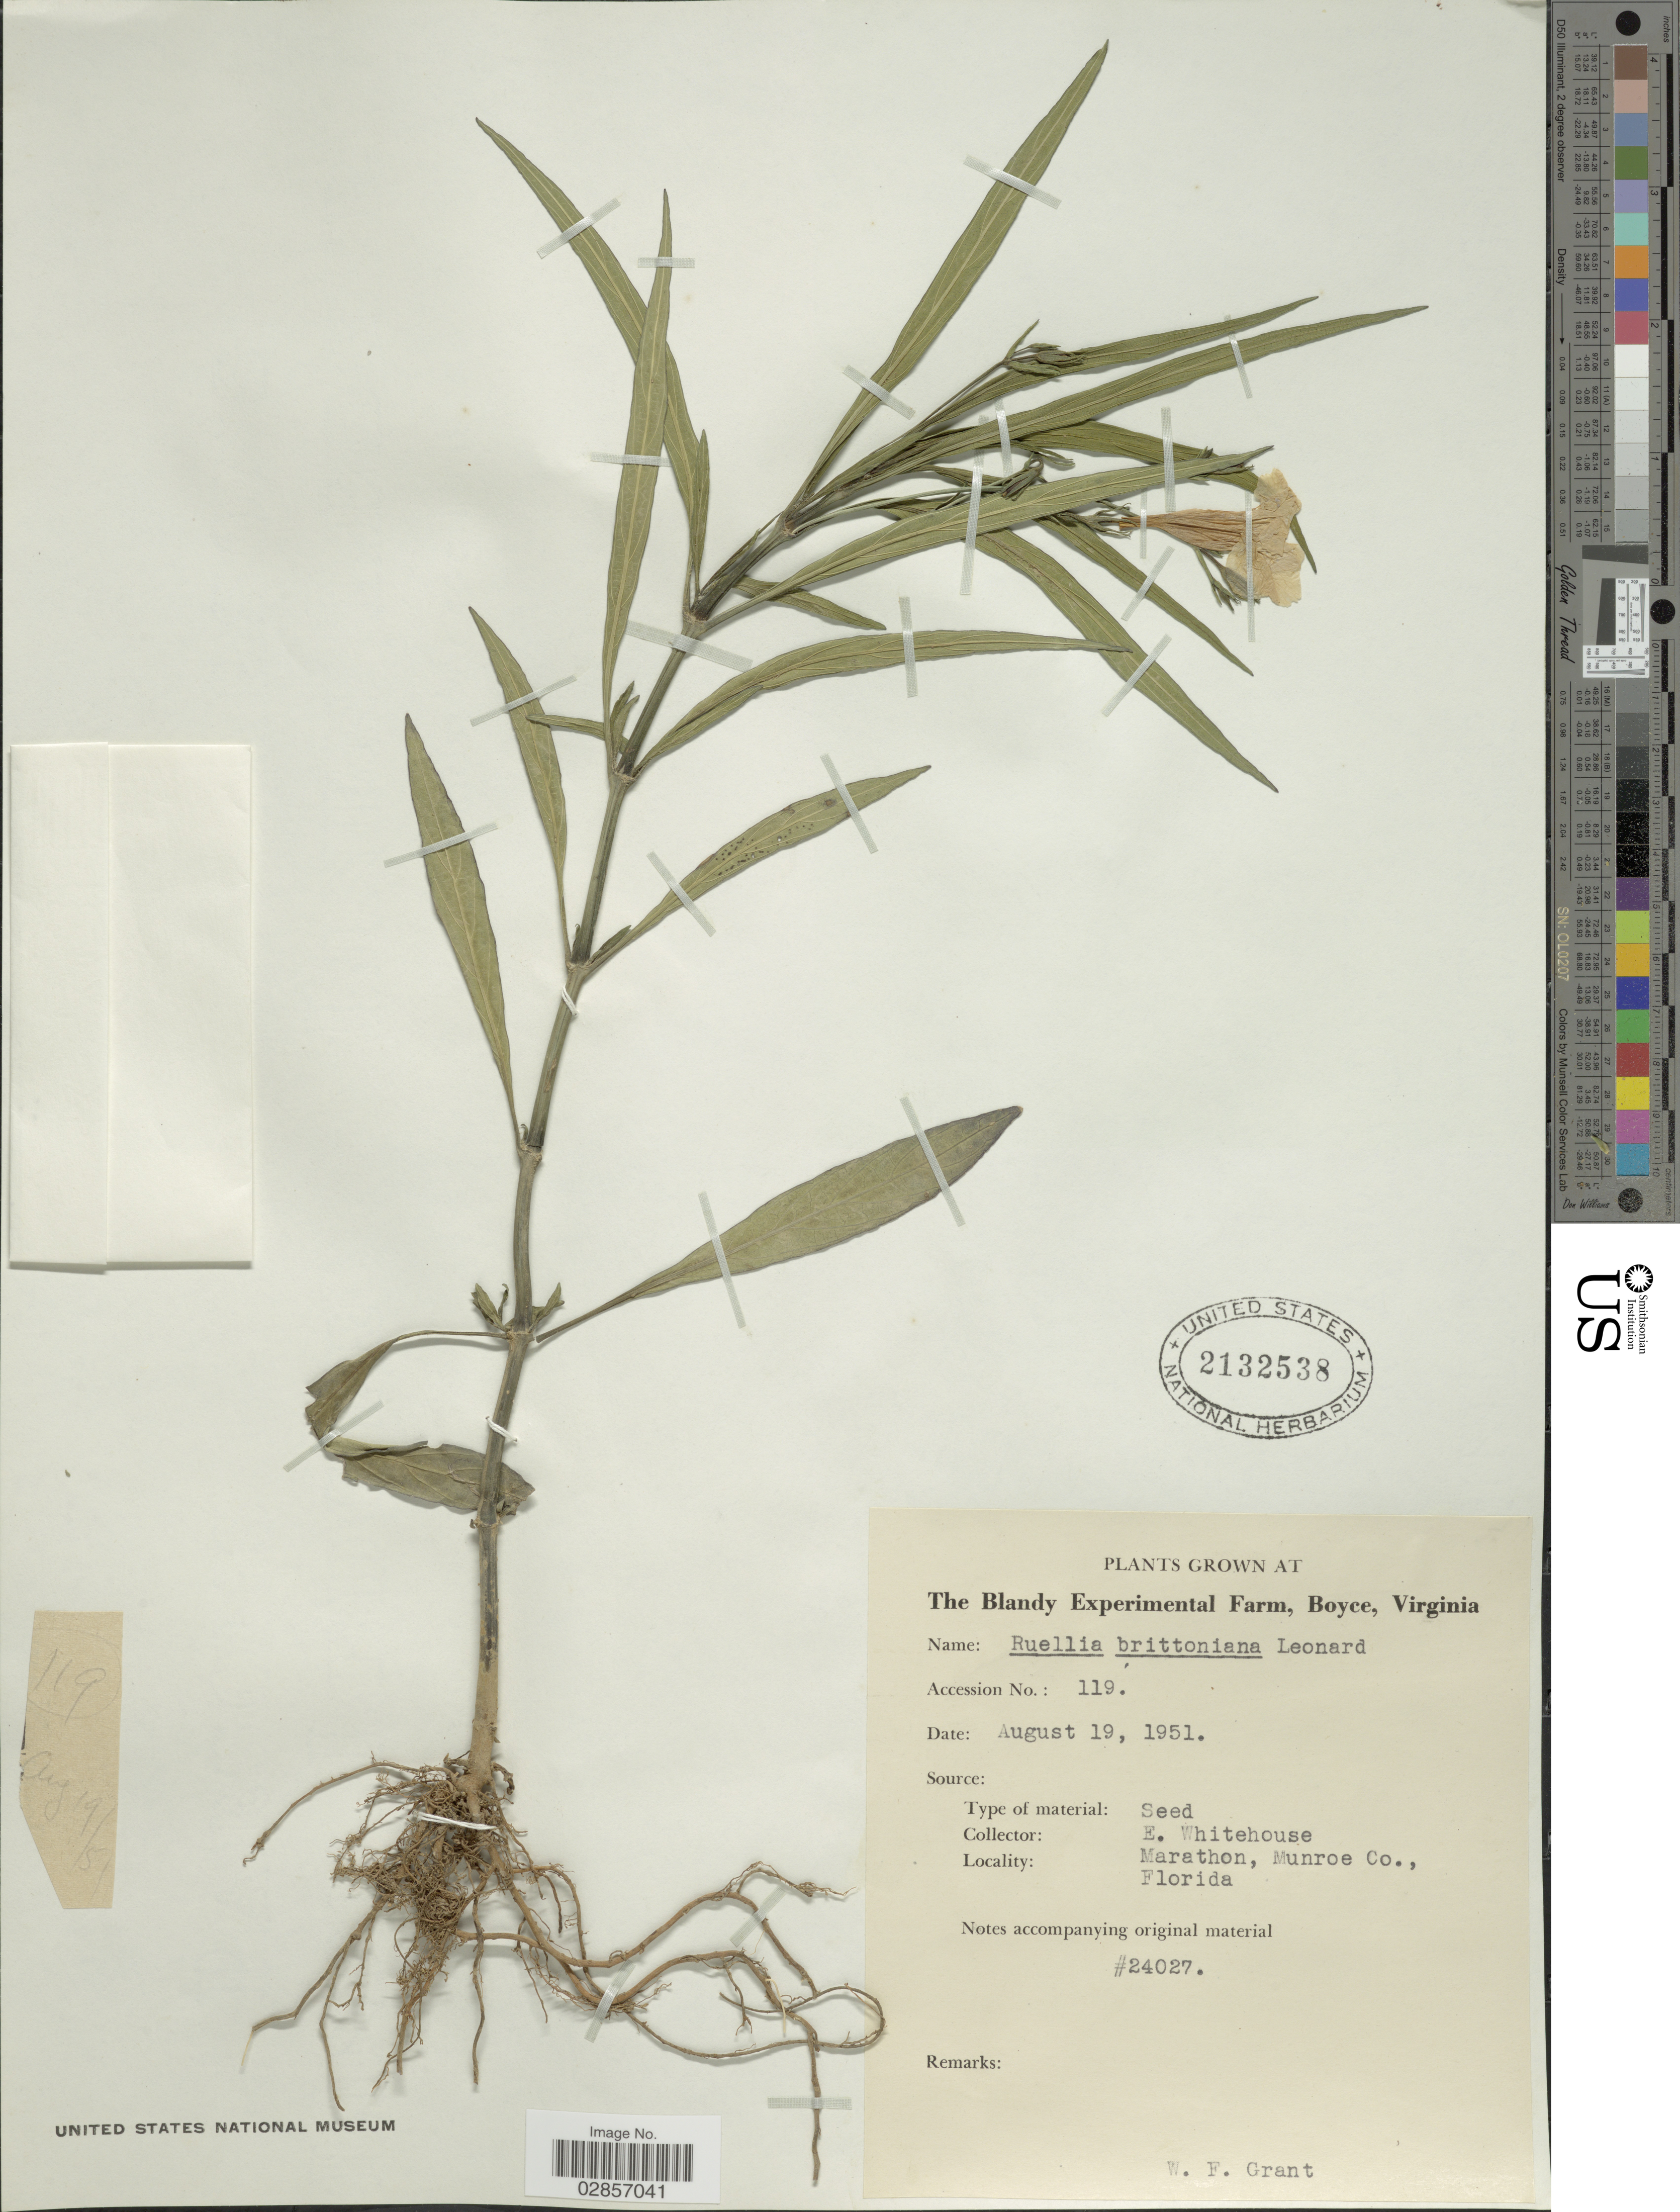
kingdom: Plantae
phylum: Tracheophyta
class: Magnoliopsida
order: Lamiales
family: Acanthaceae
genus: Ruellia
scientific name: Ruellia coerulea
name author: Morong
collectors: E. Whitehouse & W. Grant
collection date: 1951-08-19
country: United States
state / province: Virginia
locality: The Blandy Experimental Farm, Boyce, Virginia.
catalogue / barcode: US 2132538